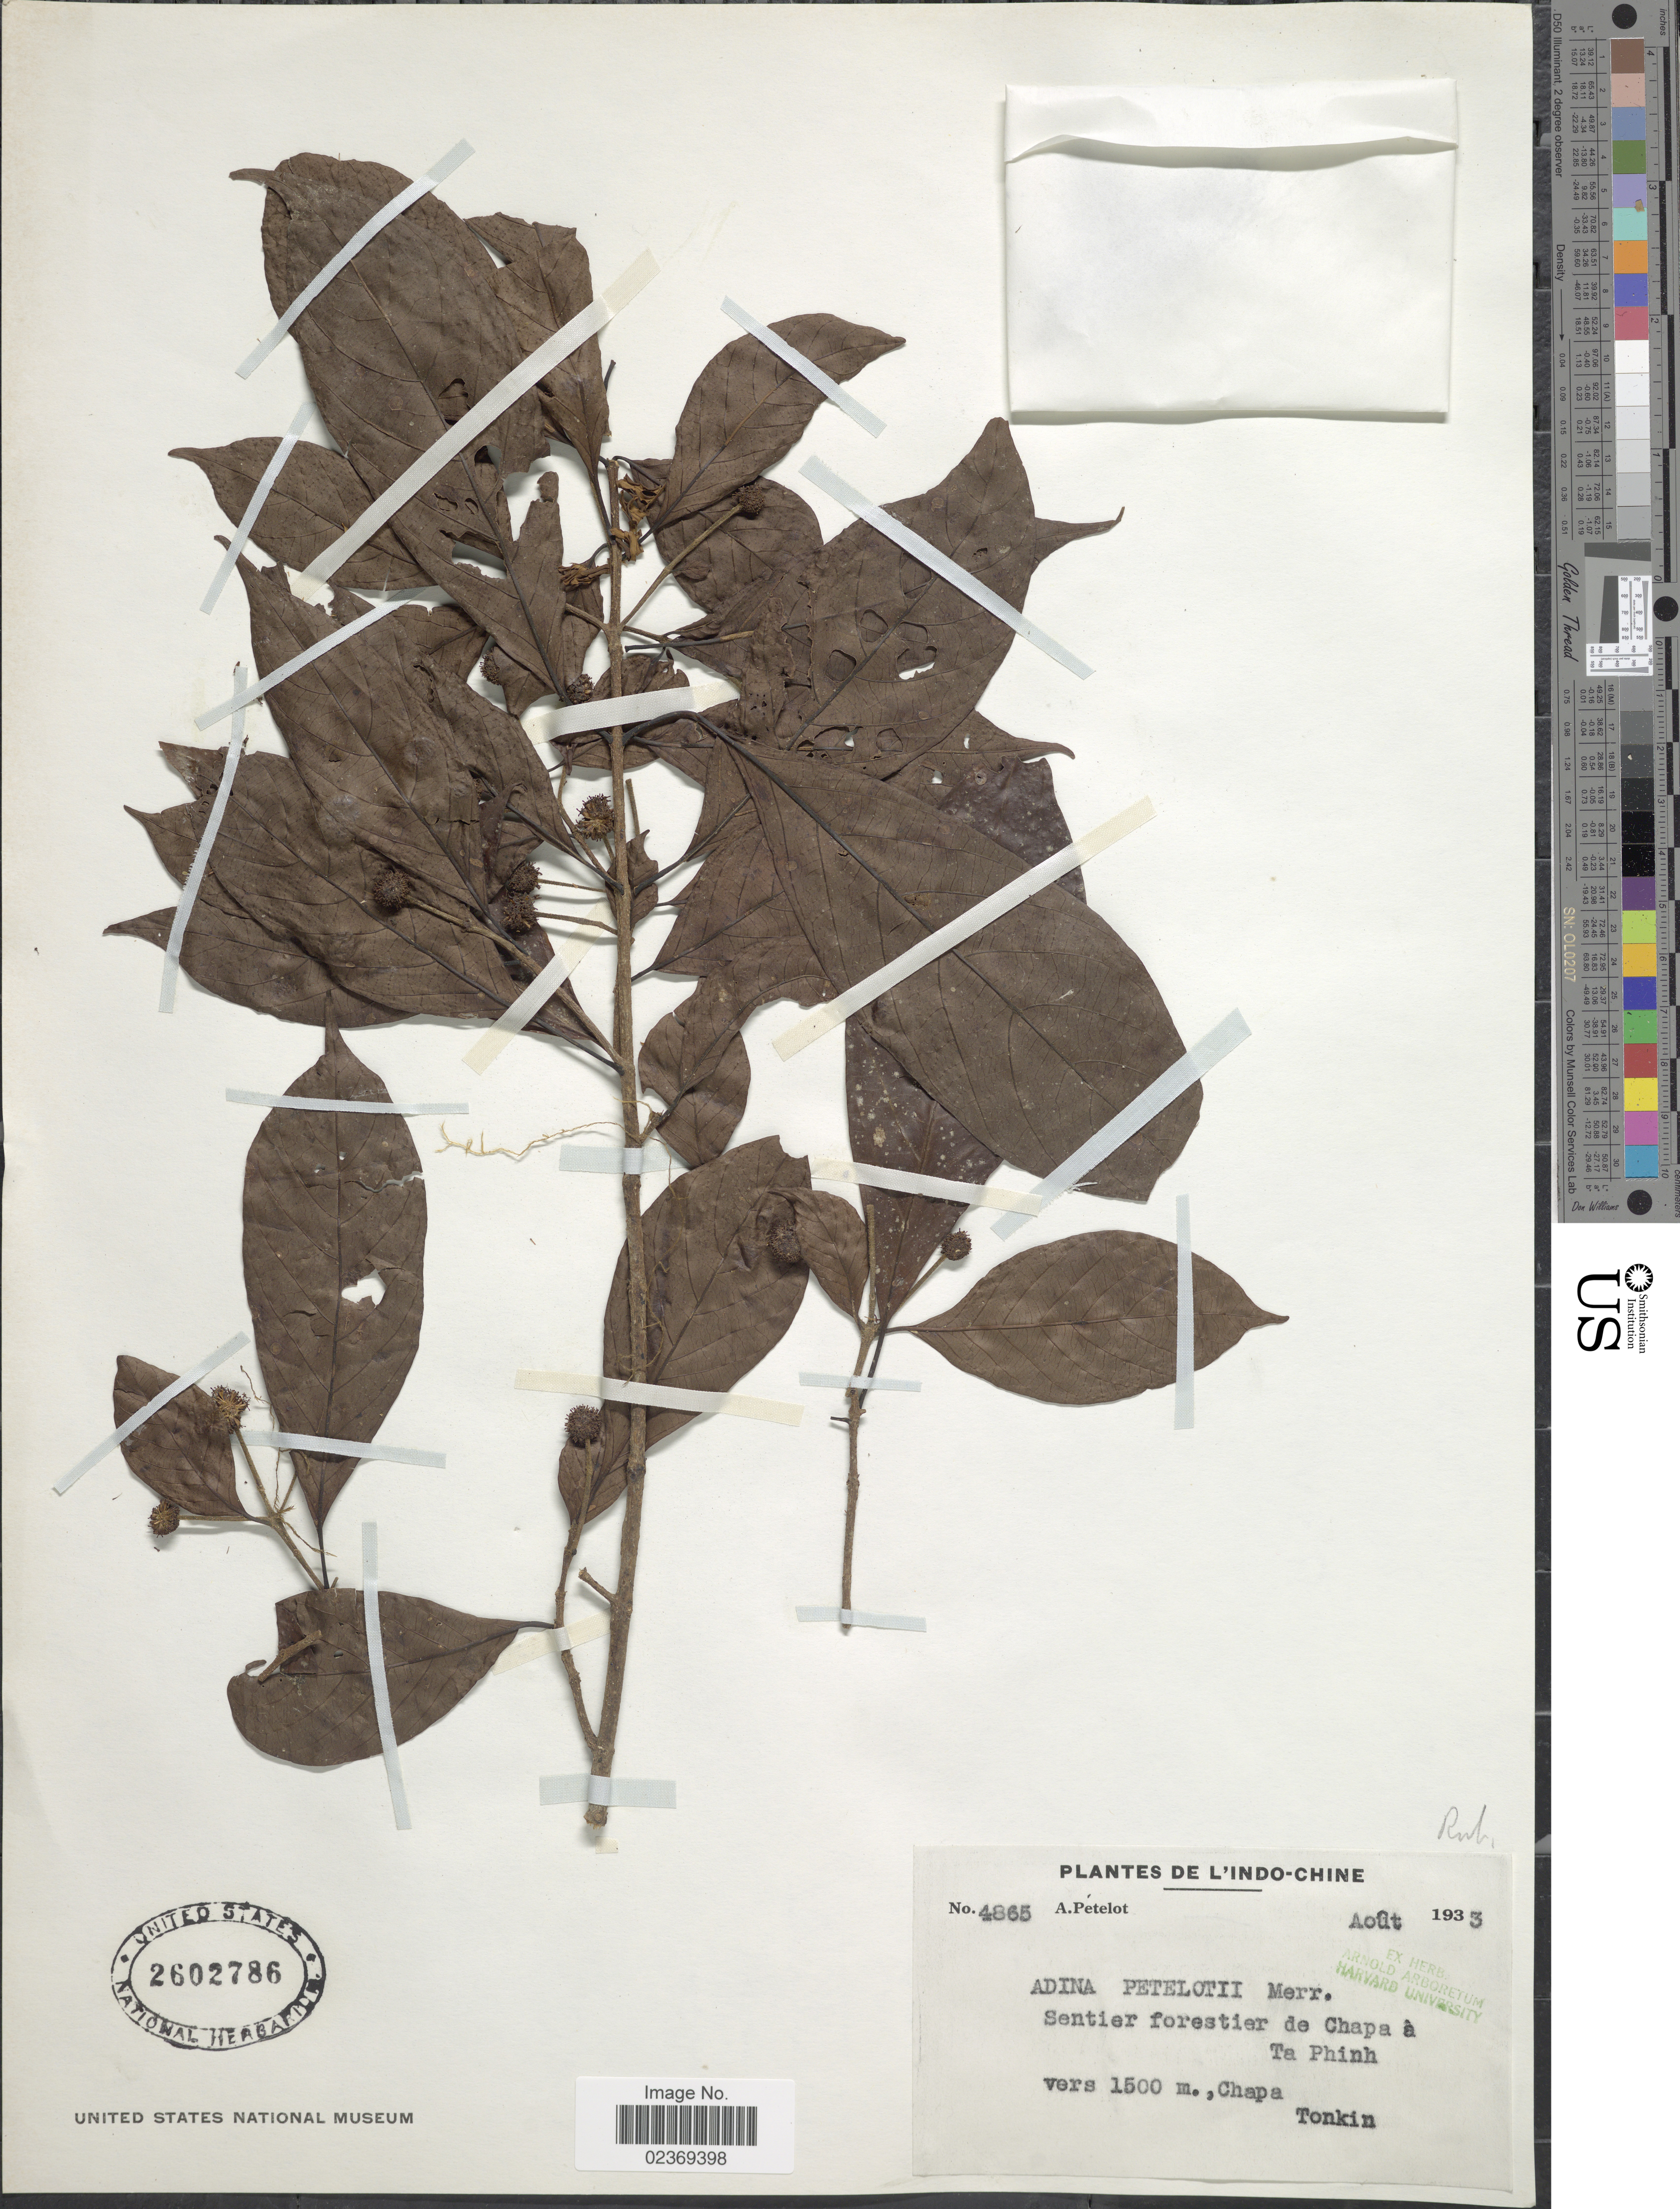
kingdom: Plantae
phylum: Tracheophyta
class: Magnoliopsida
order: Gentianales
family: Rubiaceae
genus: Adina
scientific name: Adina petelotii Merr., ined.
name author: Merr.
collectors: A. Petelot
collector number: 4865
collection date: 1933-08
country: Vietnam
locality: L'Indo-Chine, Sentier forestier de Chapa a Ta Phinh, Chapa, Tonkin.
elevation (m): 1500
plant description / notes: Specimen annotated as Adina petelotii Merr., apparently an ined. name never published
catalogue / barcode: US 2602786